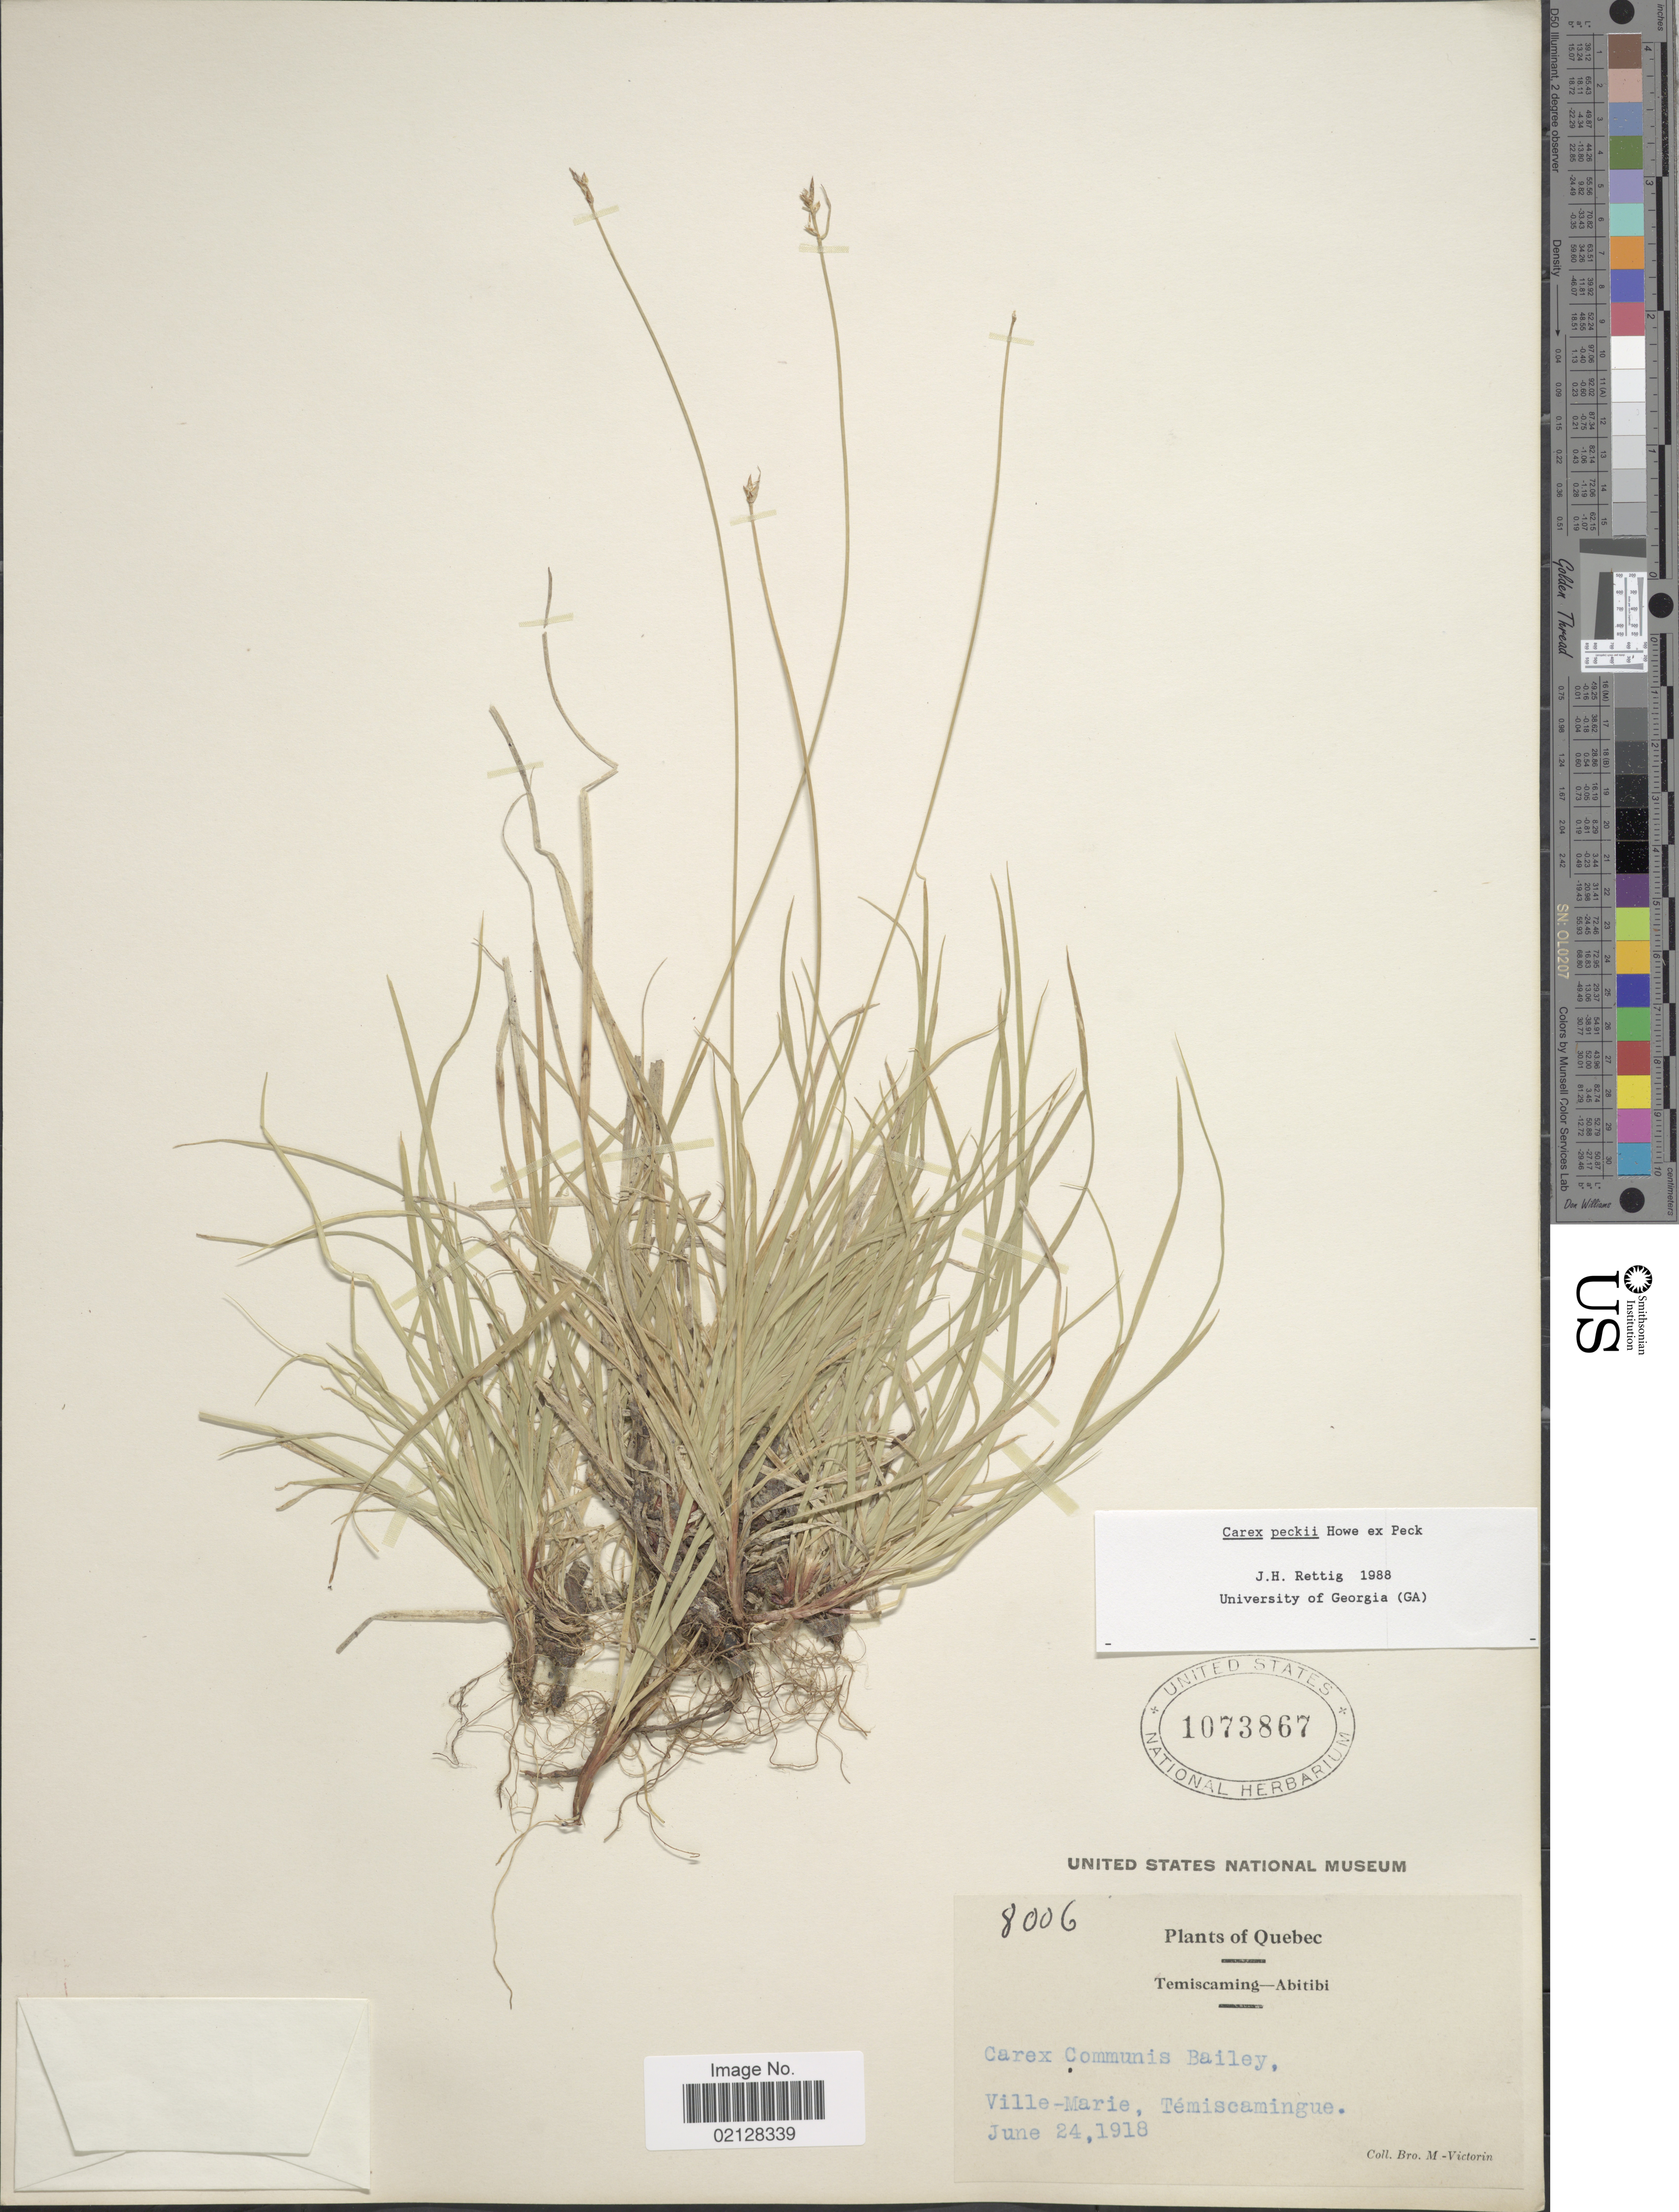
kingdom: Plantae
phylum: Tracheophyta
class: Liliopsida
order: Poales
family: Cyperaceae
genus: Carex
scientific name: Carex peckii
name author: Howe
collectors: Fr. Marie-Victorin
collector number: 8006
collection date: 1918-06-24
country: Canada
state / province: Quebec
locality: Temiscaming- Abitibi. Ville-Marie, Temiscamingue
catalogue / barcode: US 1073867